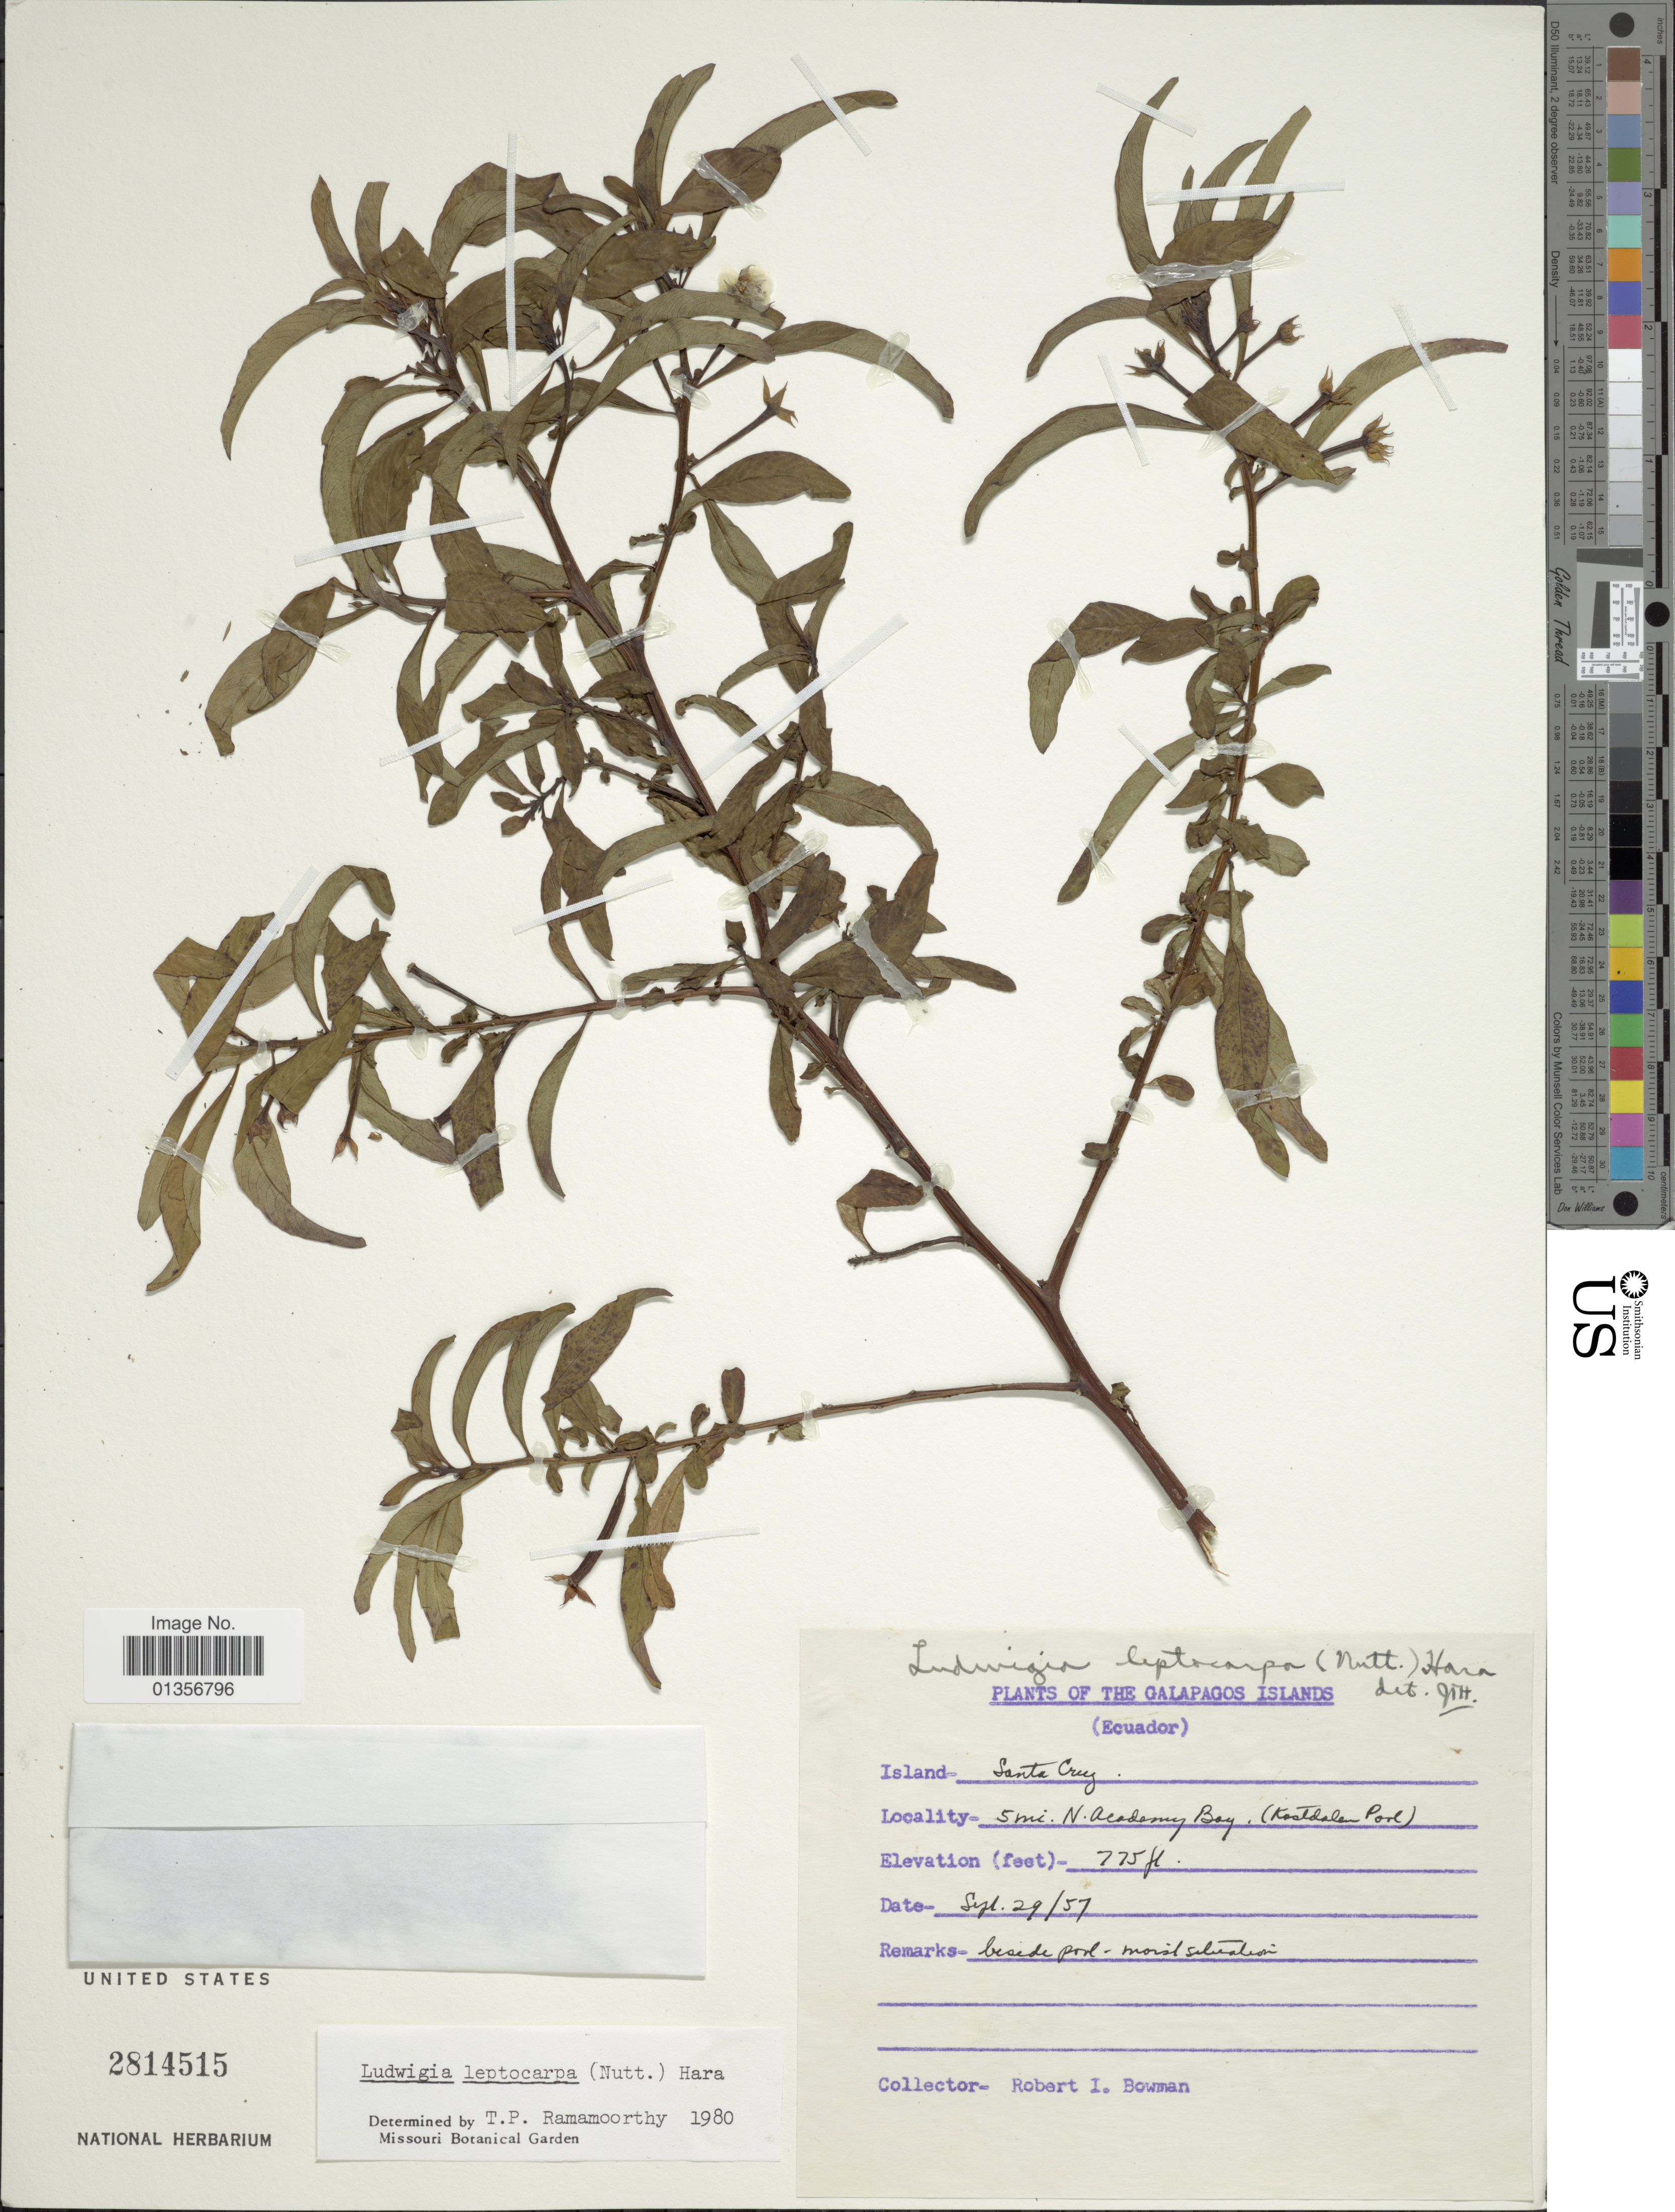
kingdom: Plantae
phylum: Tracheophyta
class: Magnoliopsida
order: Myrtales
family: Onagraceae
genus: Ludwigia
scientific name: Ludwigia leptocarpa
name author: (Nutt.) H. Hara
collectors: R. Bowman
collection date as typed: Transcribed d/m/y: 29/9/57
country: Ecuador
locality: The Galapagos Islands, Island Santa Cruz, 5 mi. N. Academy Bay (Kostdalen Pool) [interpreted]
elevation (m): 236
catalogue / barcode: US 2814515